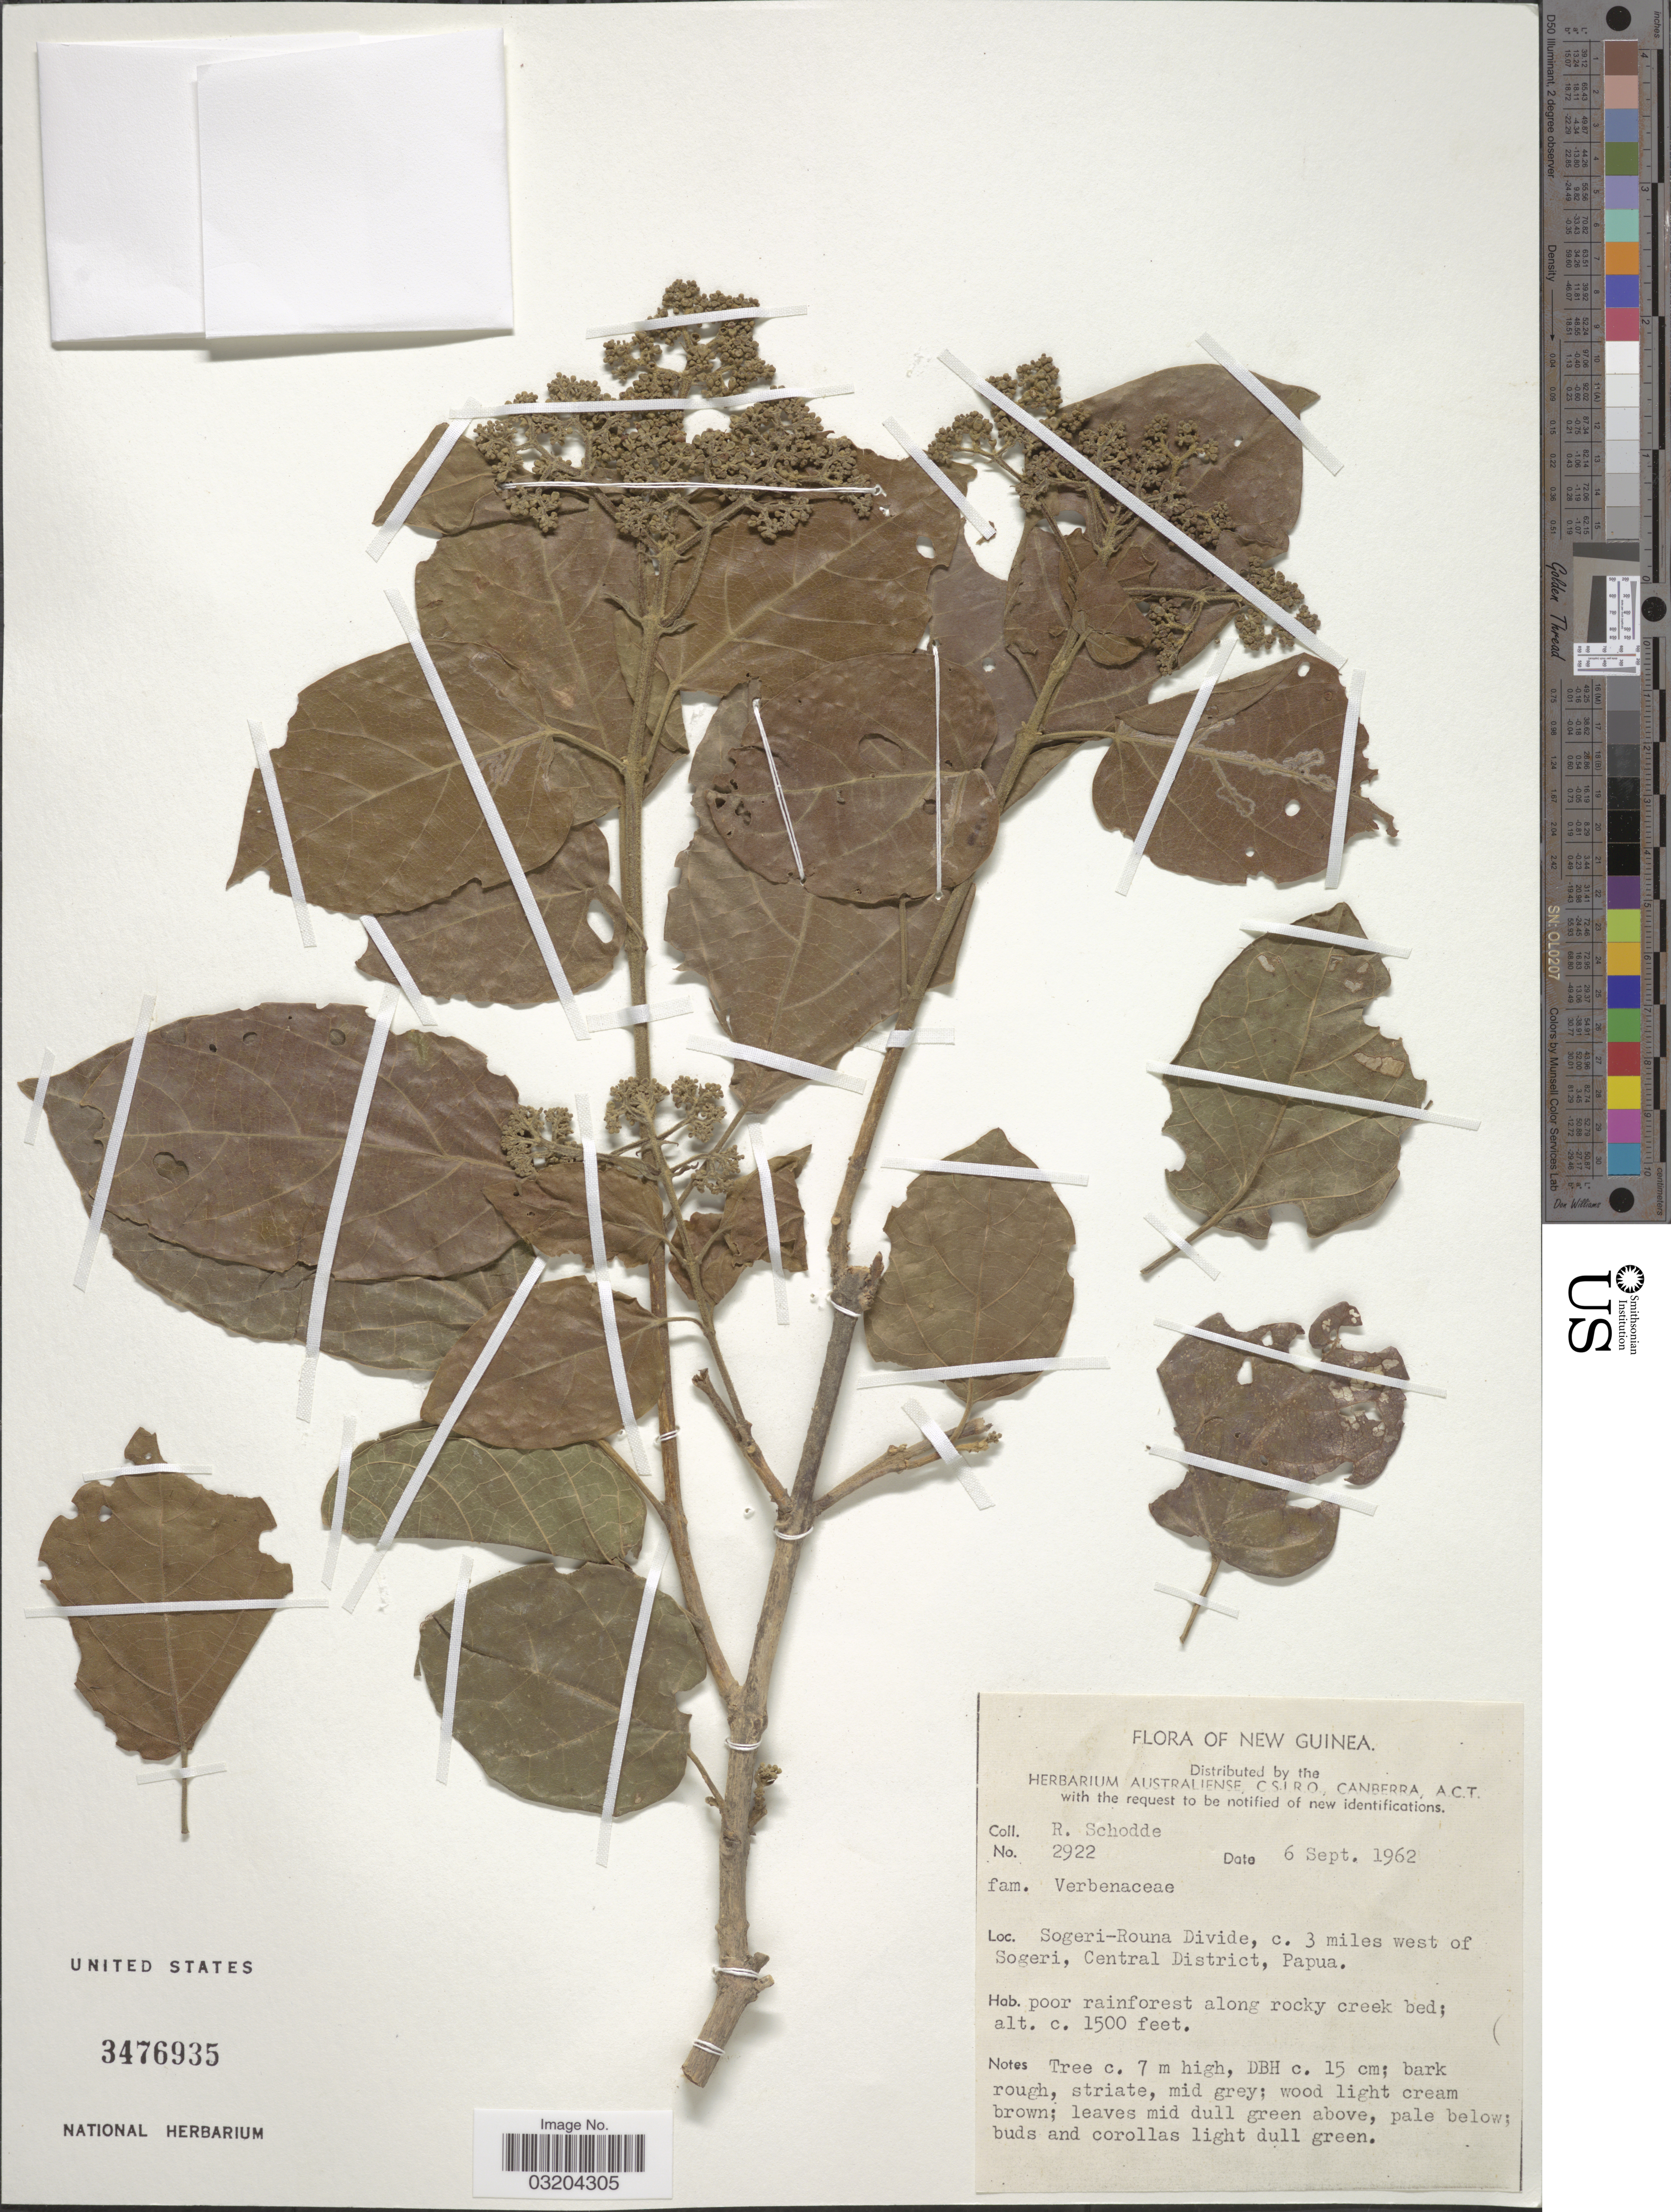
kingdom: Plantae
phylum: Tracheophyta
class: Magnoliopsida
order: Lamiales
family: Verbenaceae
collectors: R. Schodde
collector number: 2922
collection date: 1962-09-06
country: Papua New Guinea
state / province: Central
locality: New Guinea. Sogeri-Rouna Divide, c. 3 miles west of Sogeri, Papua.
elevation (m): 457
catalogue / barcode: US 3476935